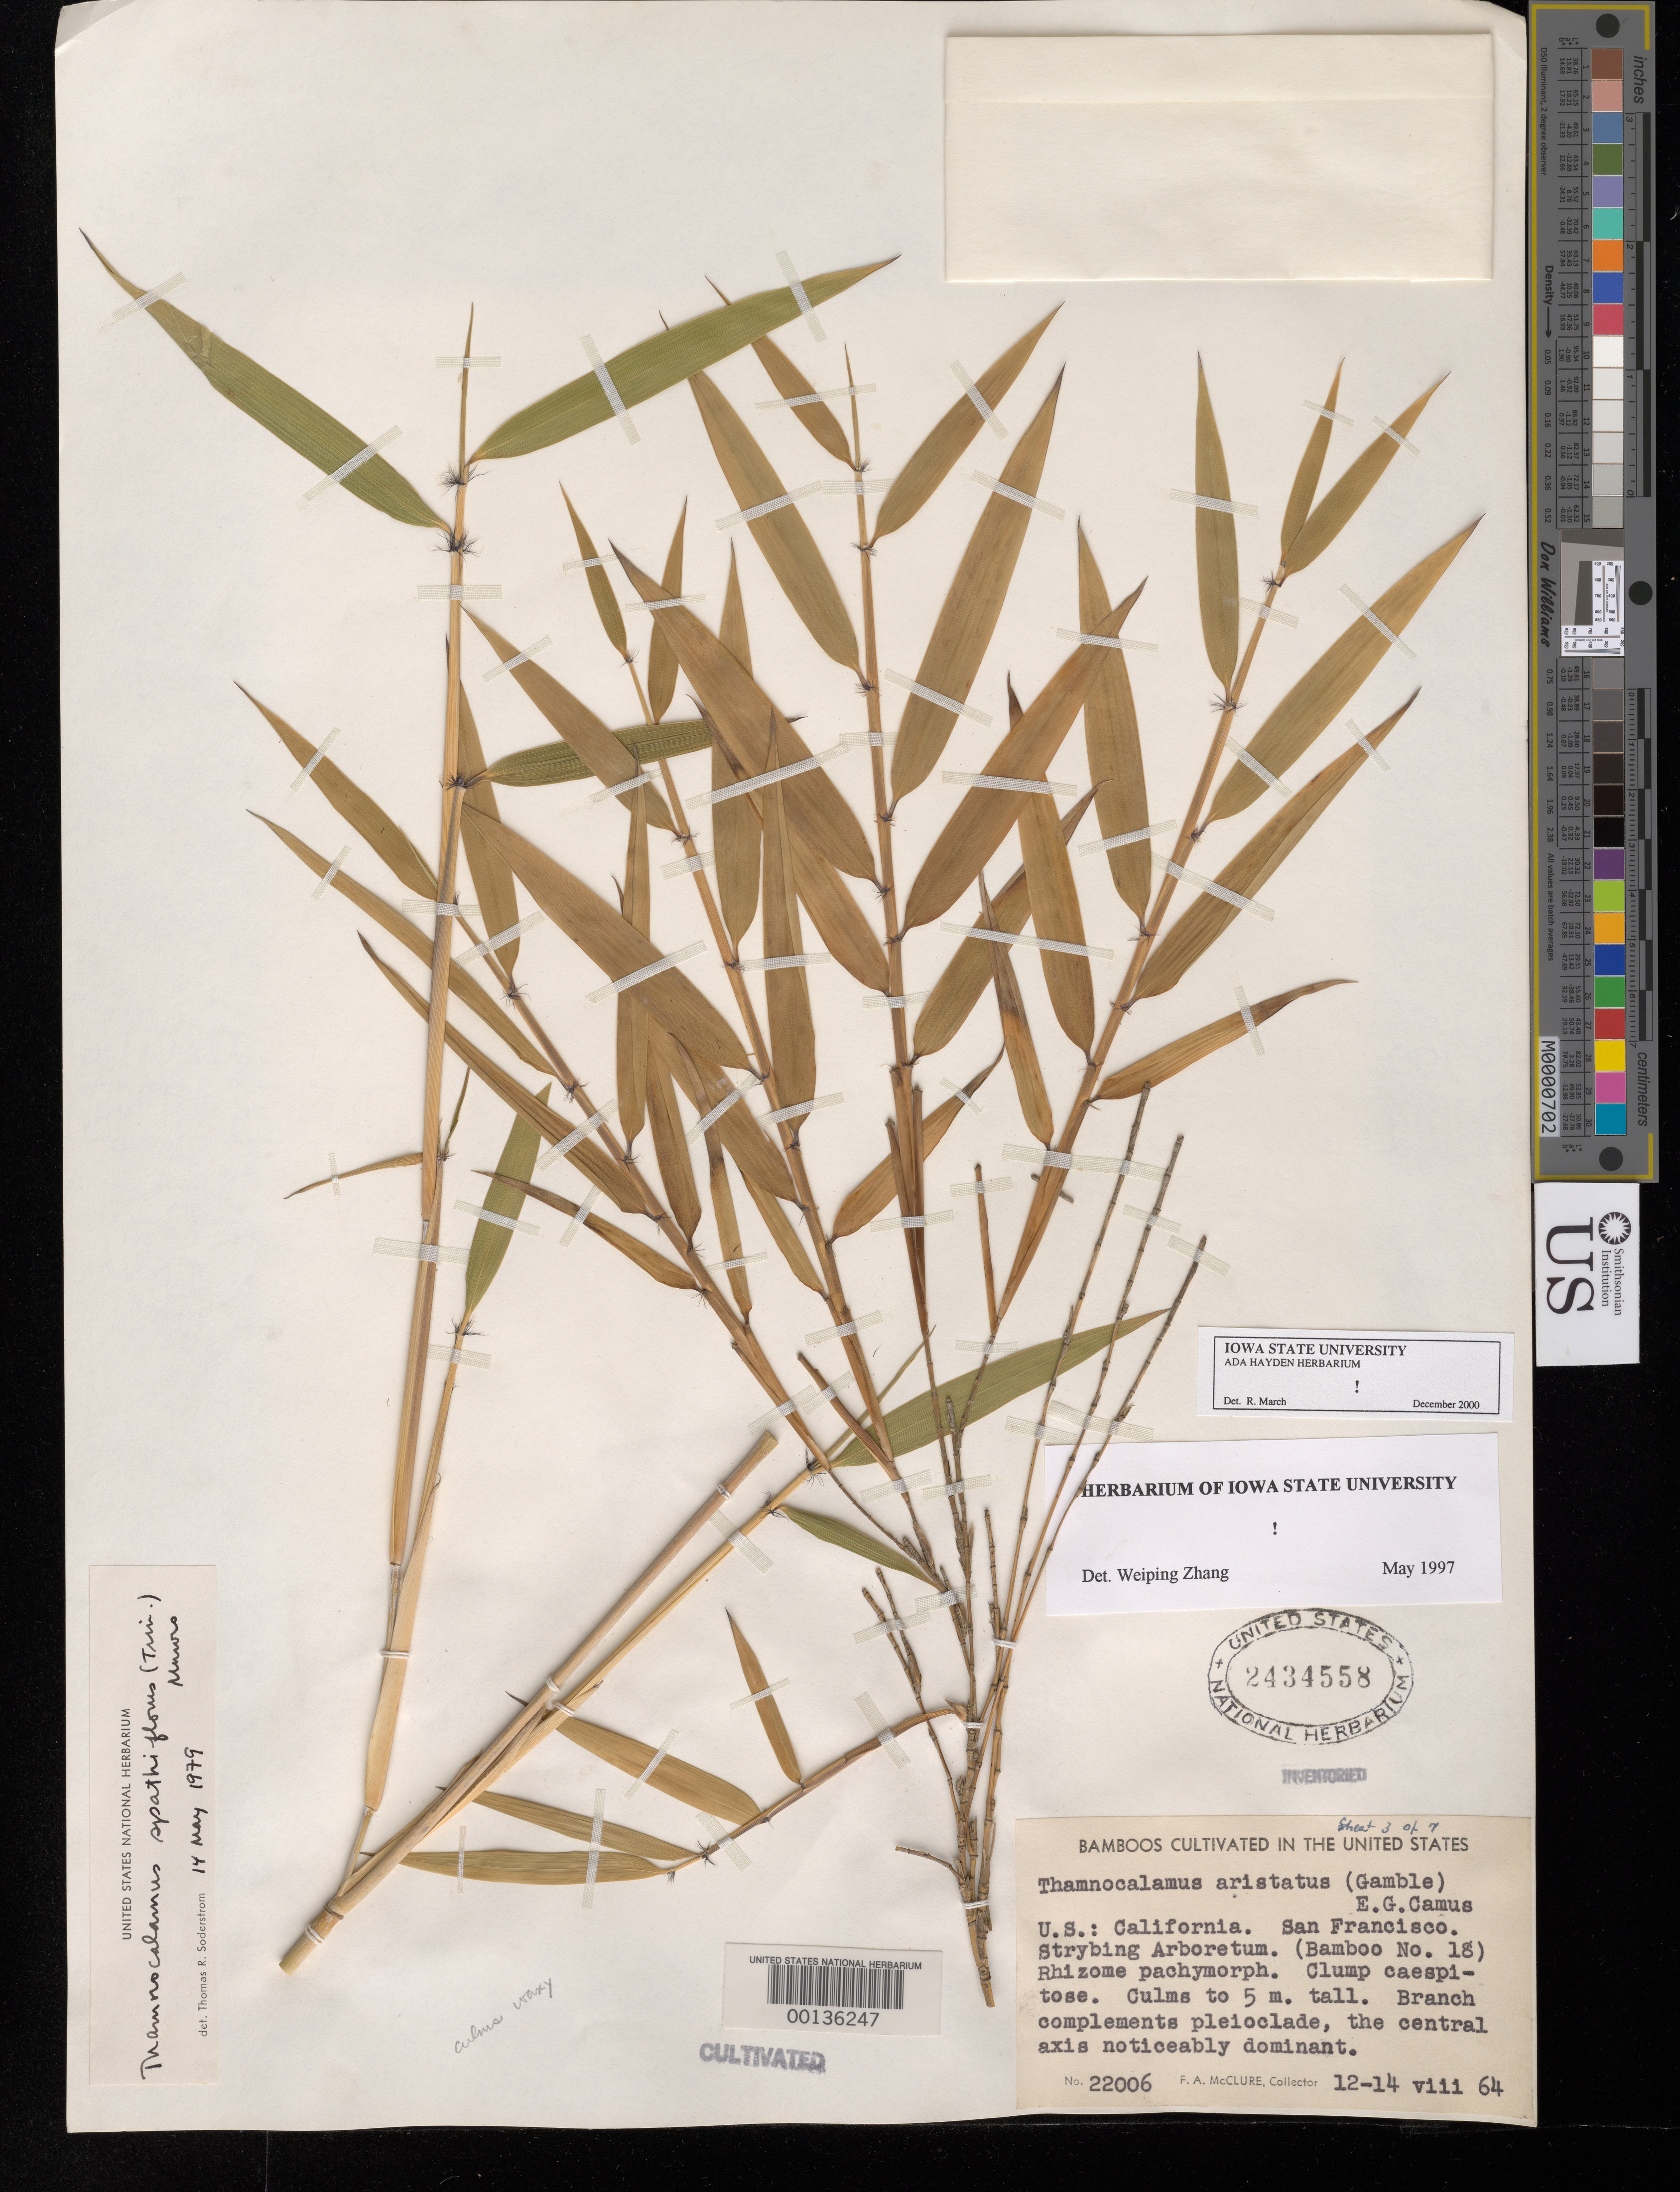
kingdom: Plantae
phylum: Tracheophyta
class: Liliopsida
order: Poales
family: Poaceae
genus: Thamnocalamus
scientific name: Thamnocalamus spathiflorus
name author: (Trin.) Munro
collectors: F. A. McClure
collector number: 22006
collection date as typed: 12 Aug 1964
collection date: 1964-08-12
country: United States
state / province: California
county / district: San Francisco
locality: San francisco, strybing arboretum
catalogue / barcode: US 2434558